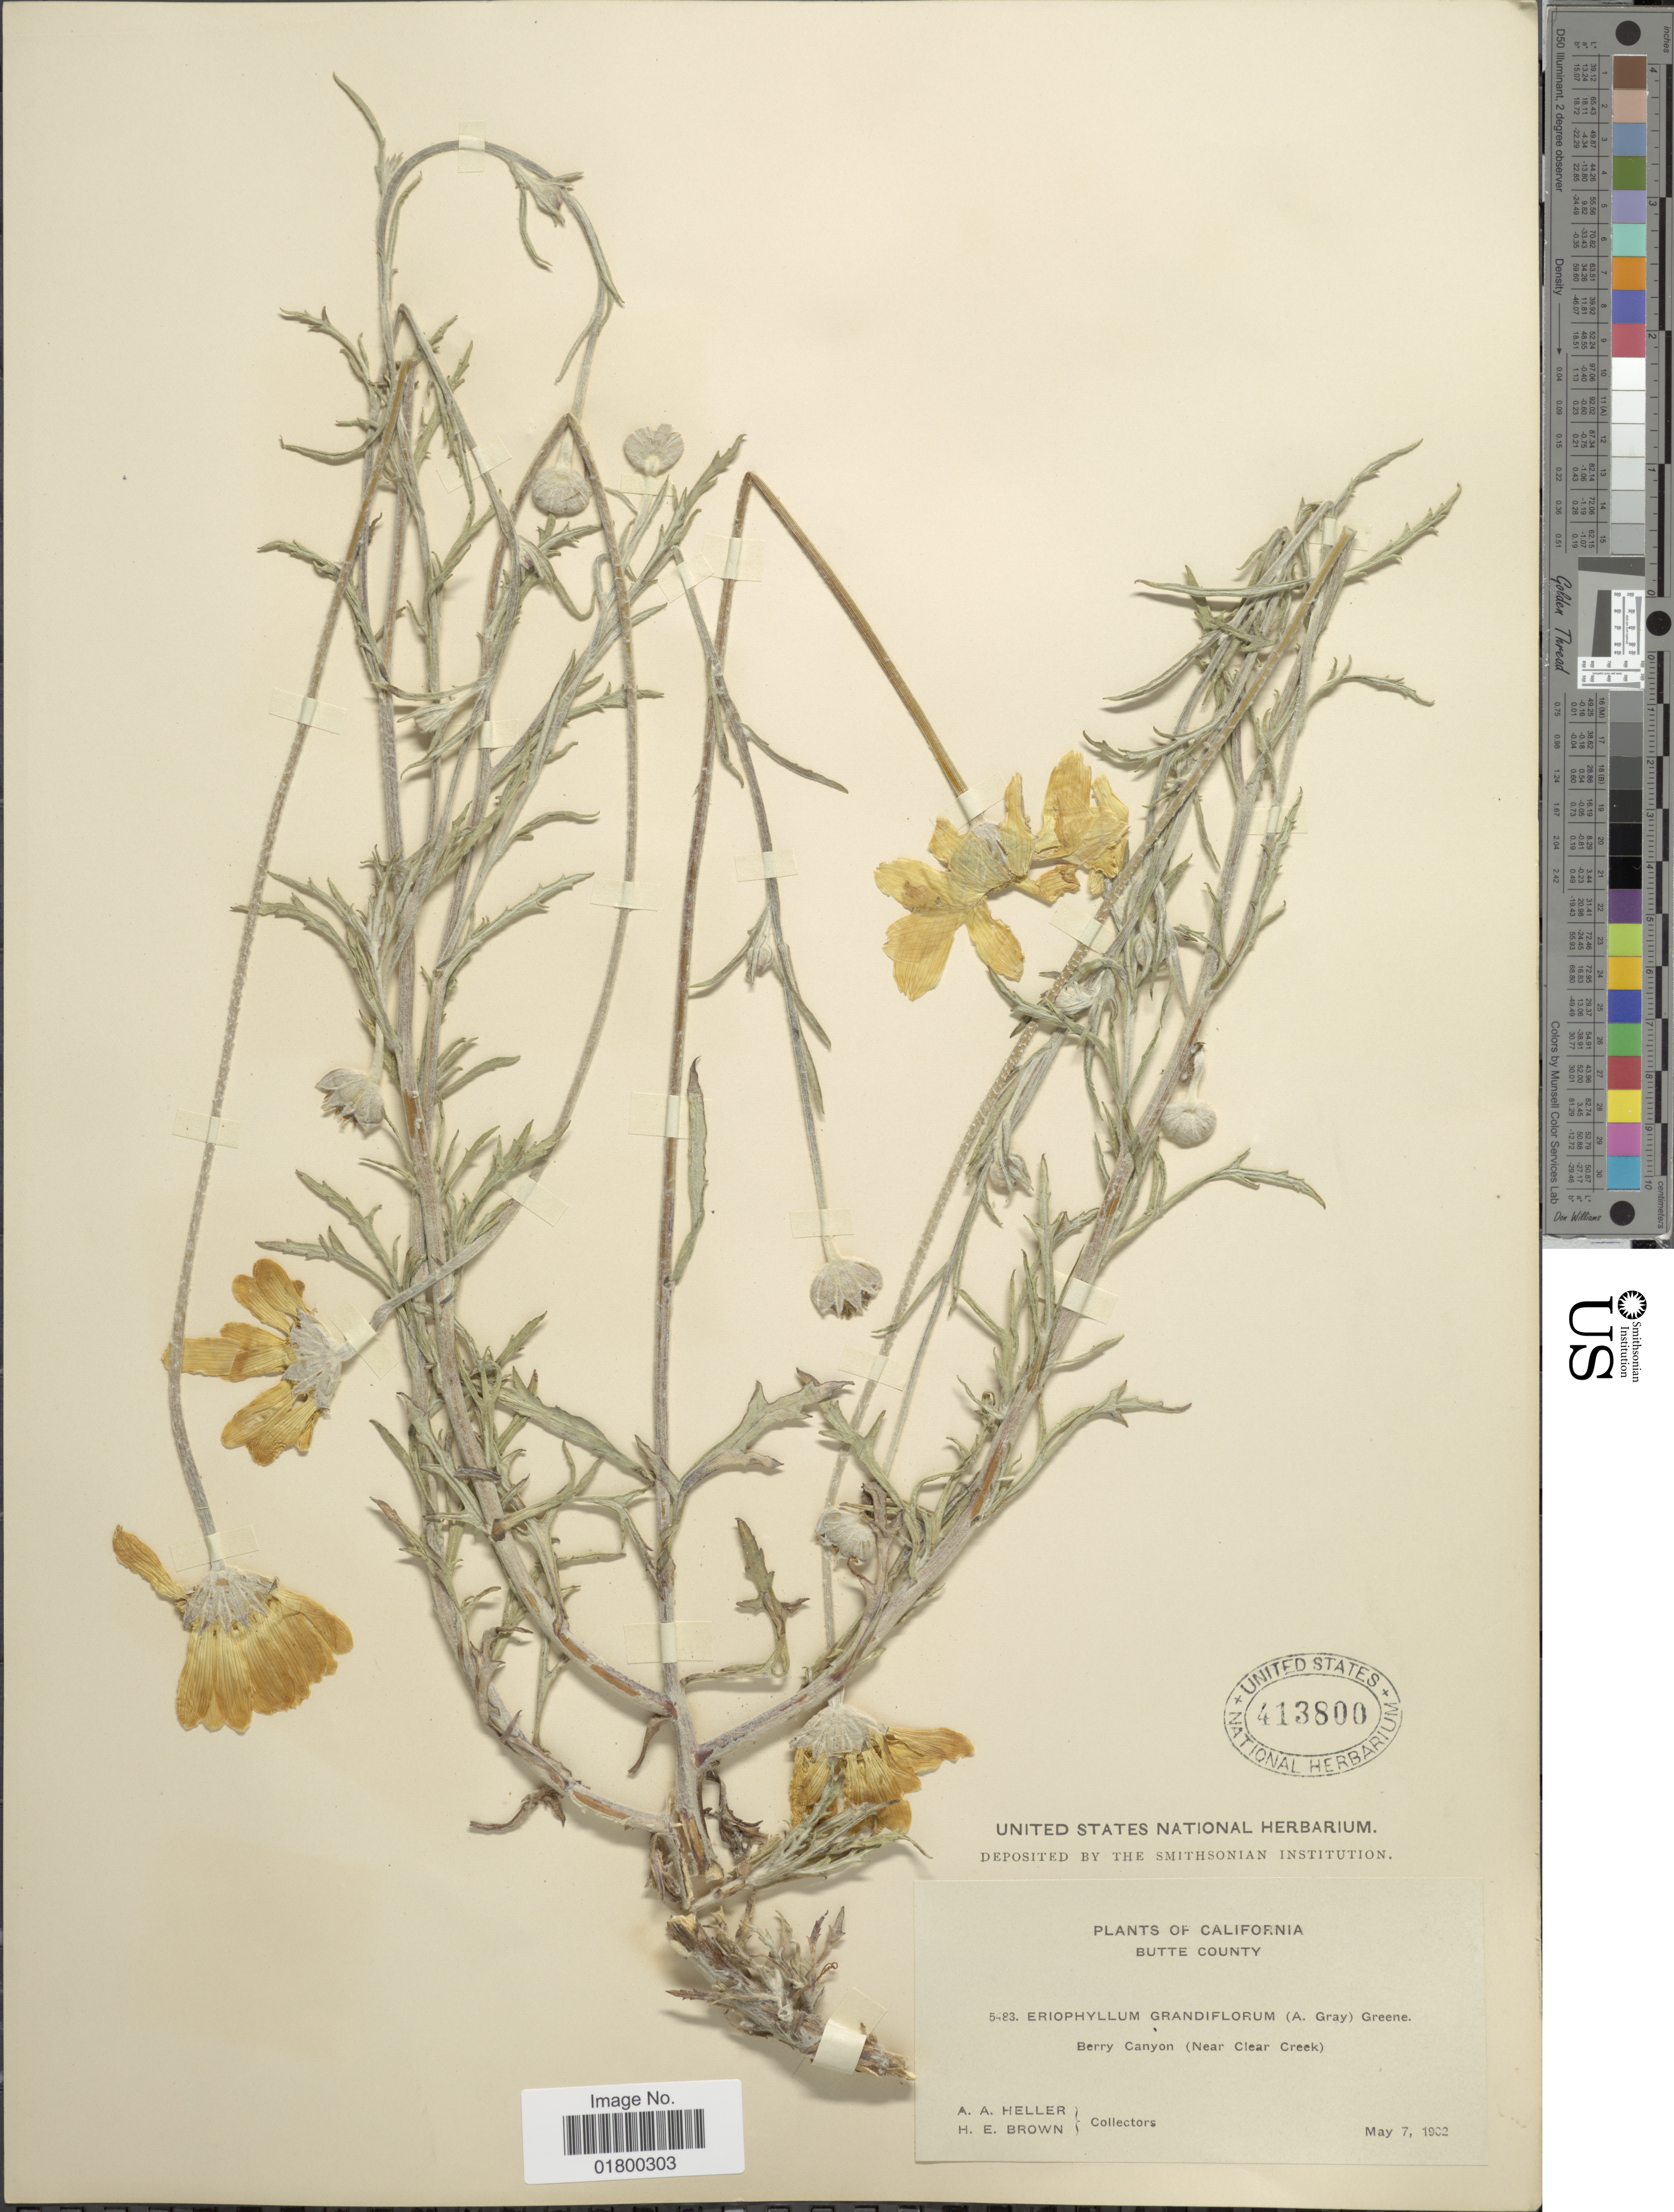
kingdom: Plantae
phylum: Tracheophyta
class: Magnoliopsida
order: Asterales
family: Asteraceae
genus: Eriophyllum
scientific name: Eriophyllum lanatum var. grandiflorum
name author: (A. Gray) Jeps.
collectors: A. A. Heller & H. E. Brown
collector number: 5483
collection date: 1902-05-07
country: United States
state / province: California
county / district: Butte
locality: Butte County, Berry Canyon (Near Clear Creek)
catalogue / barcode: US 413800